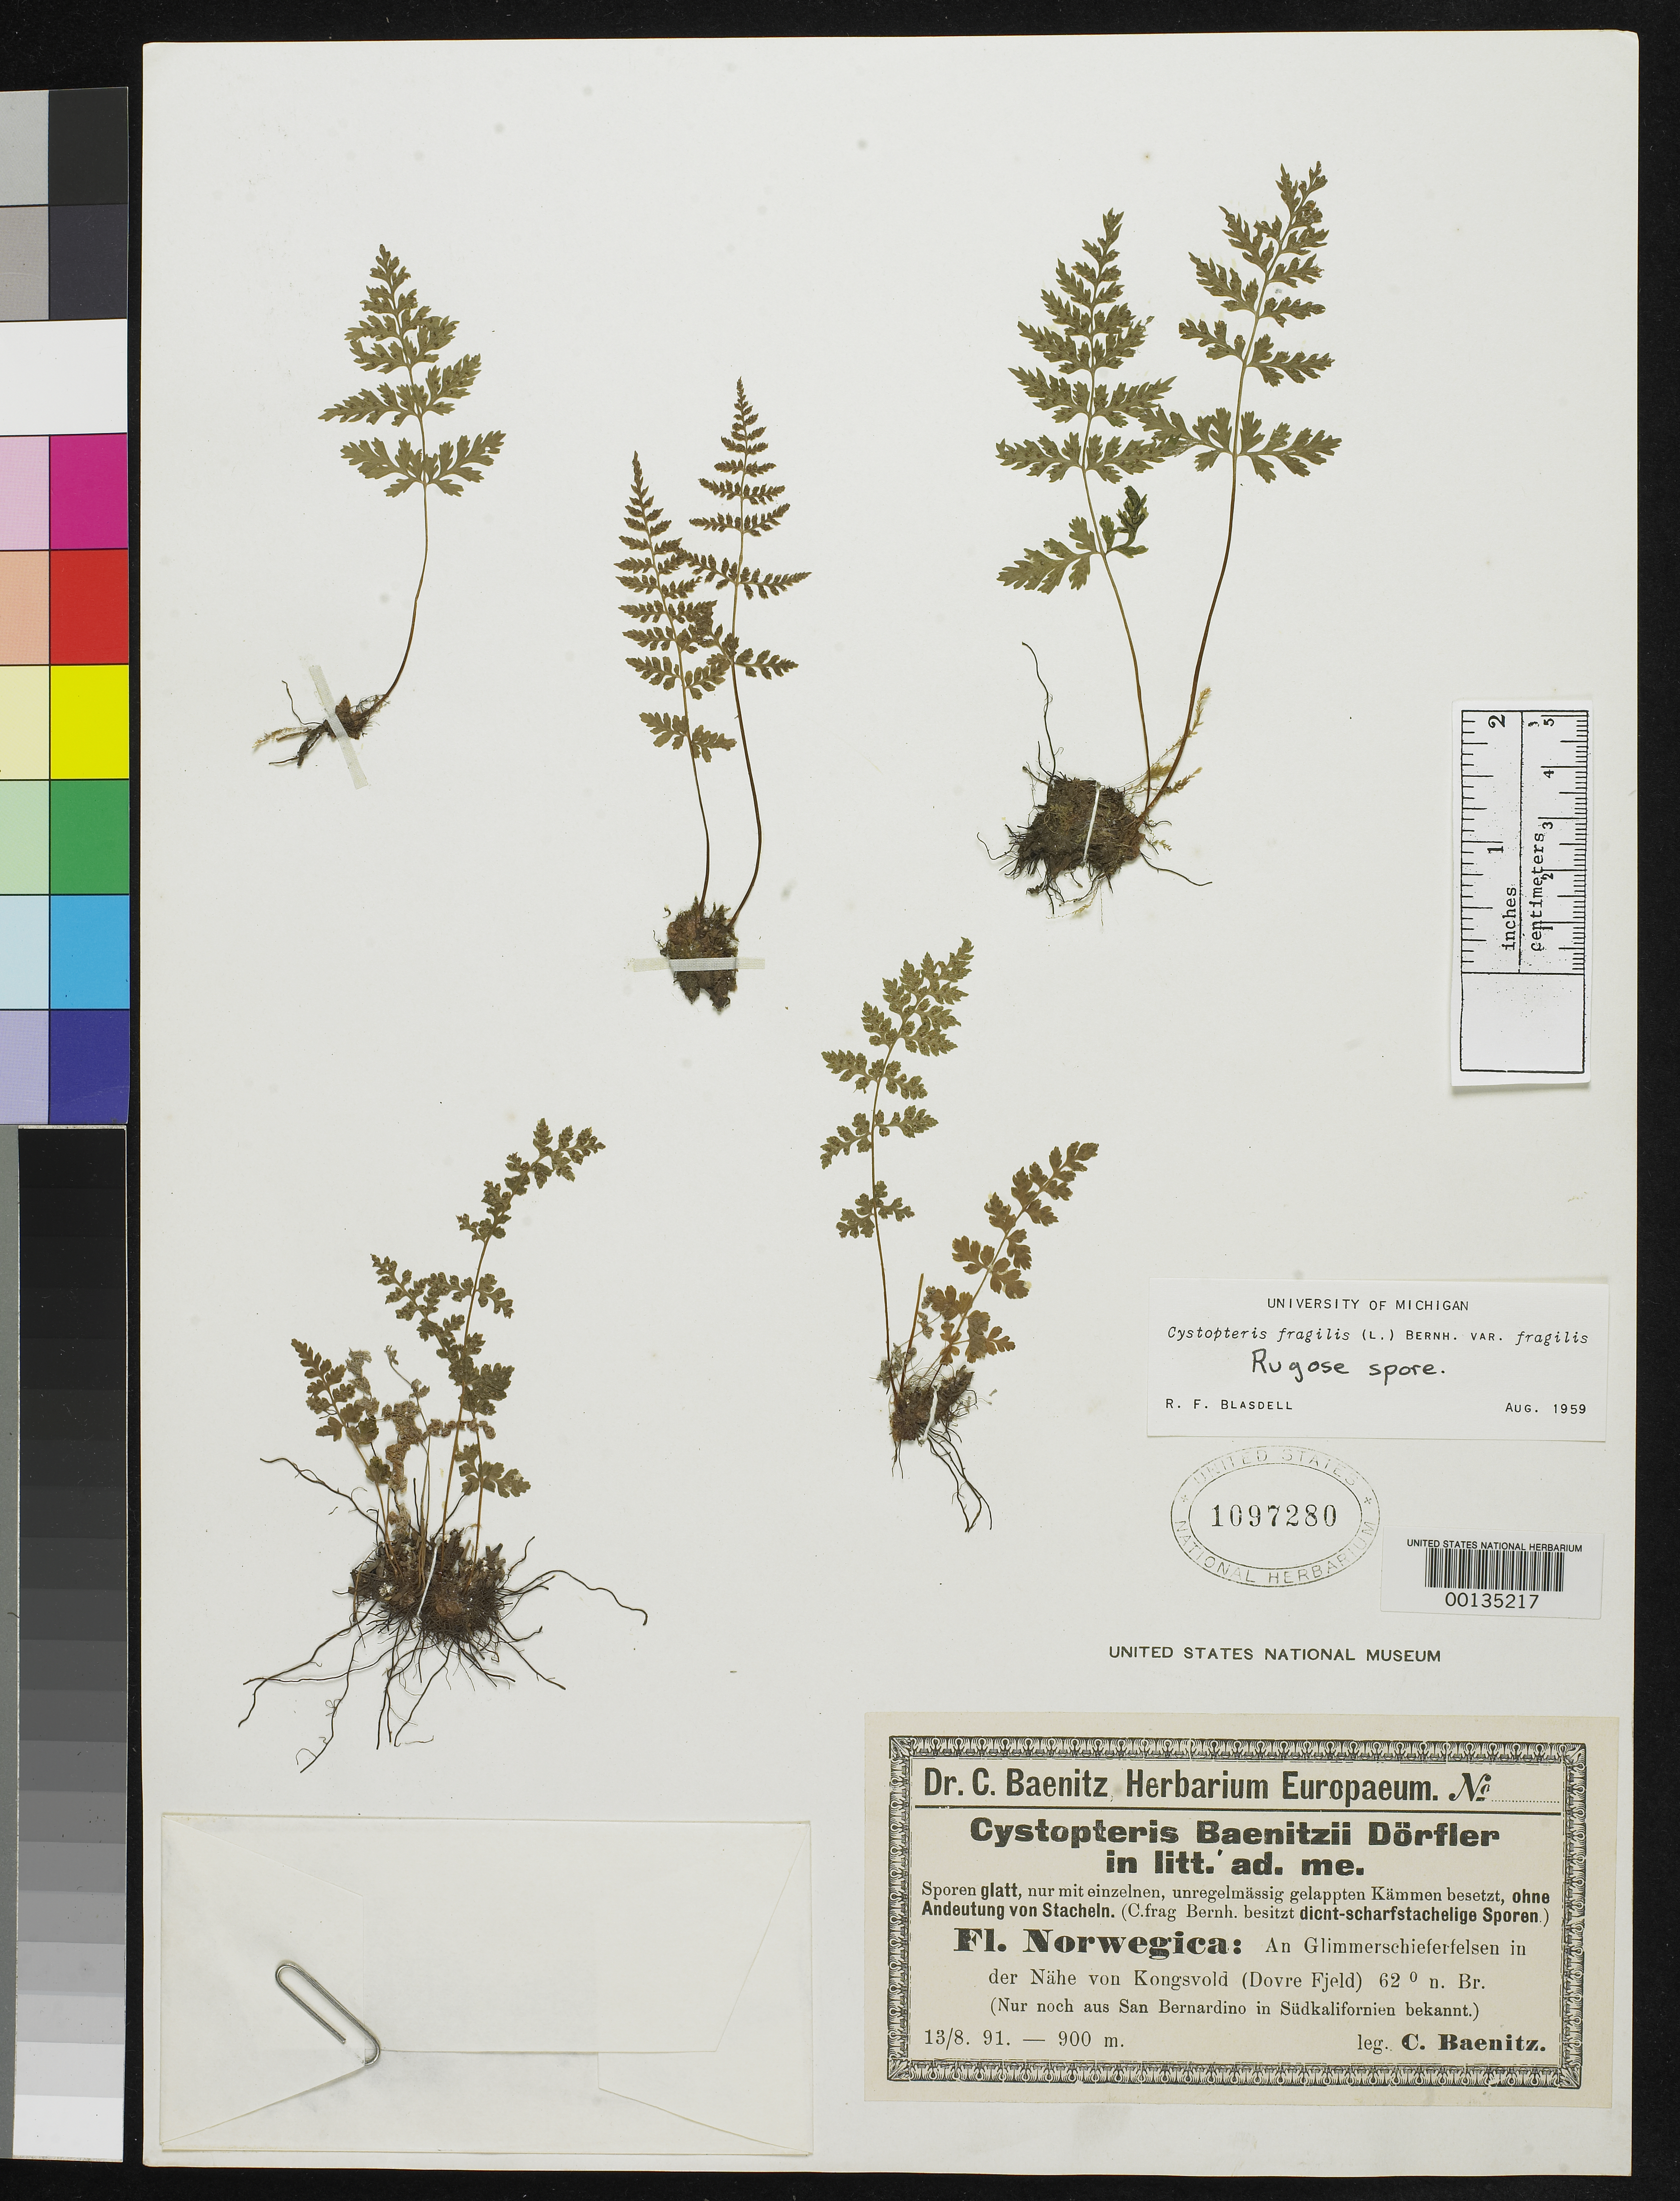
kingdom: Plantae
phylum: Tracheophyta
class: Polypodiopsida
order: Polypodiales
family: Cystopteridaceae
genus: Cystopteris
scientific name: Cystopteris fragilis var. baenitzii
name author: Warnst. in Asch. & Graebn.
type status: Isotype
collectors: C. G. Baenitz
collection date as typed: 08 Aug 1891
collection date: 1891-08-08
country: Norway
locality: Dovre Field.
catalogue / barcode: US 1097280